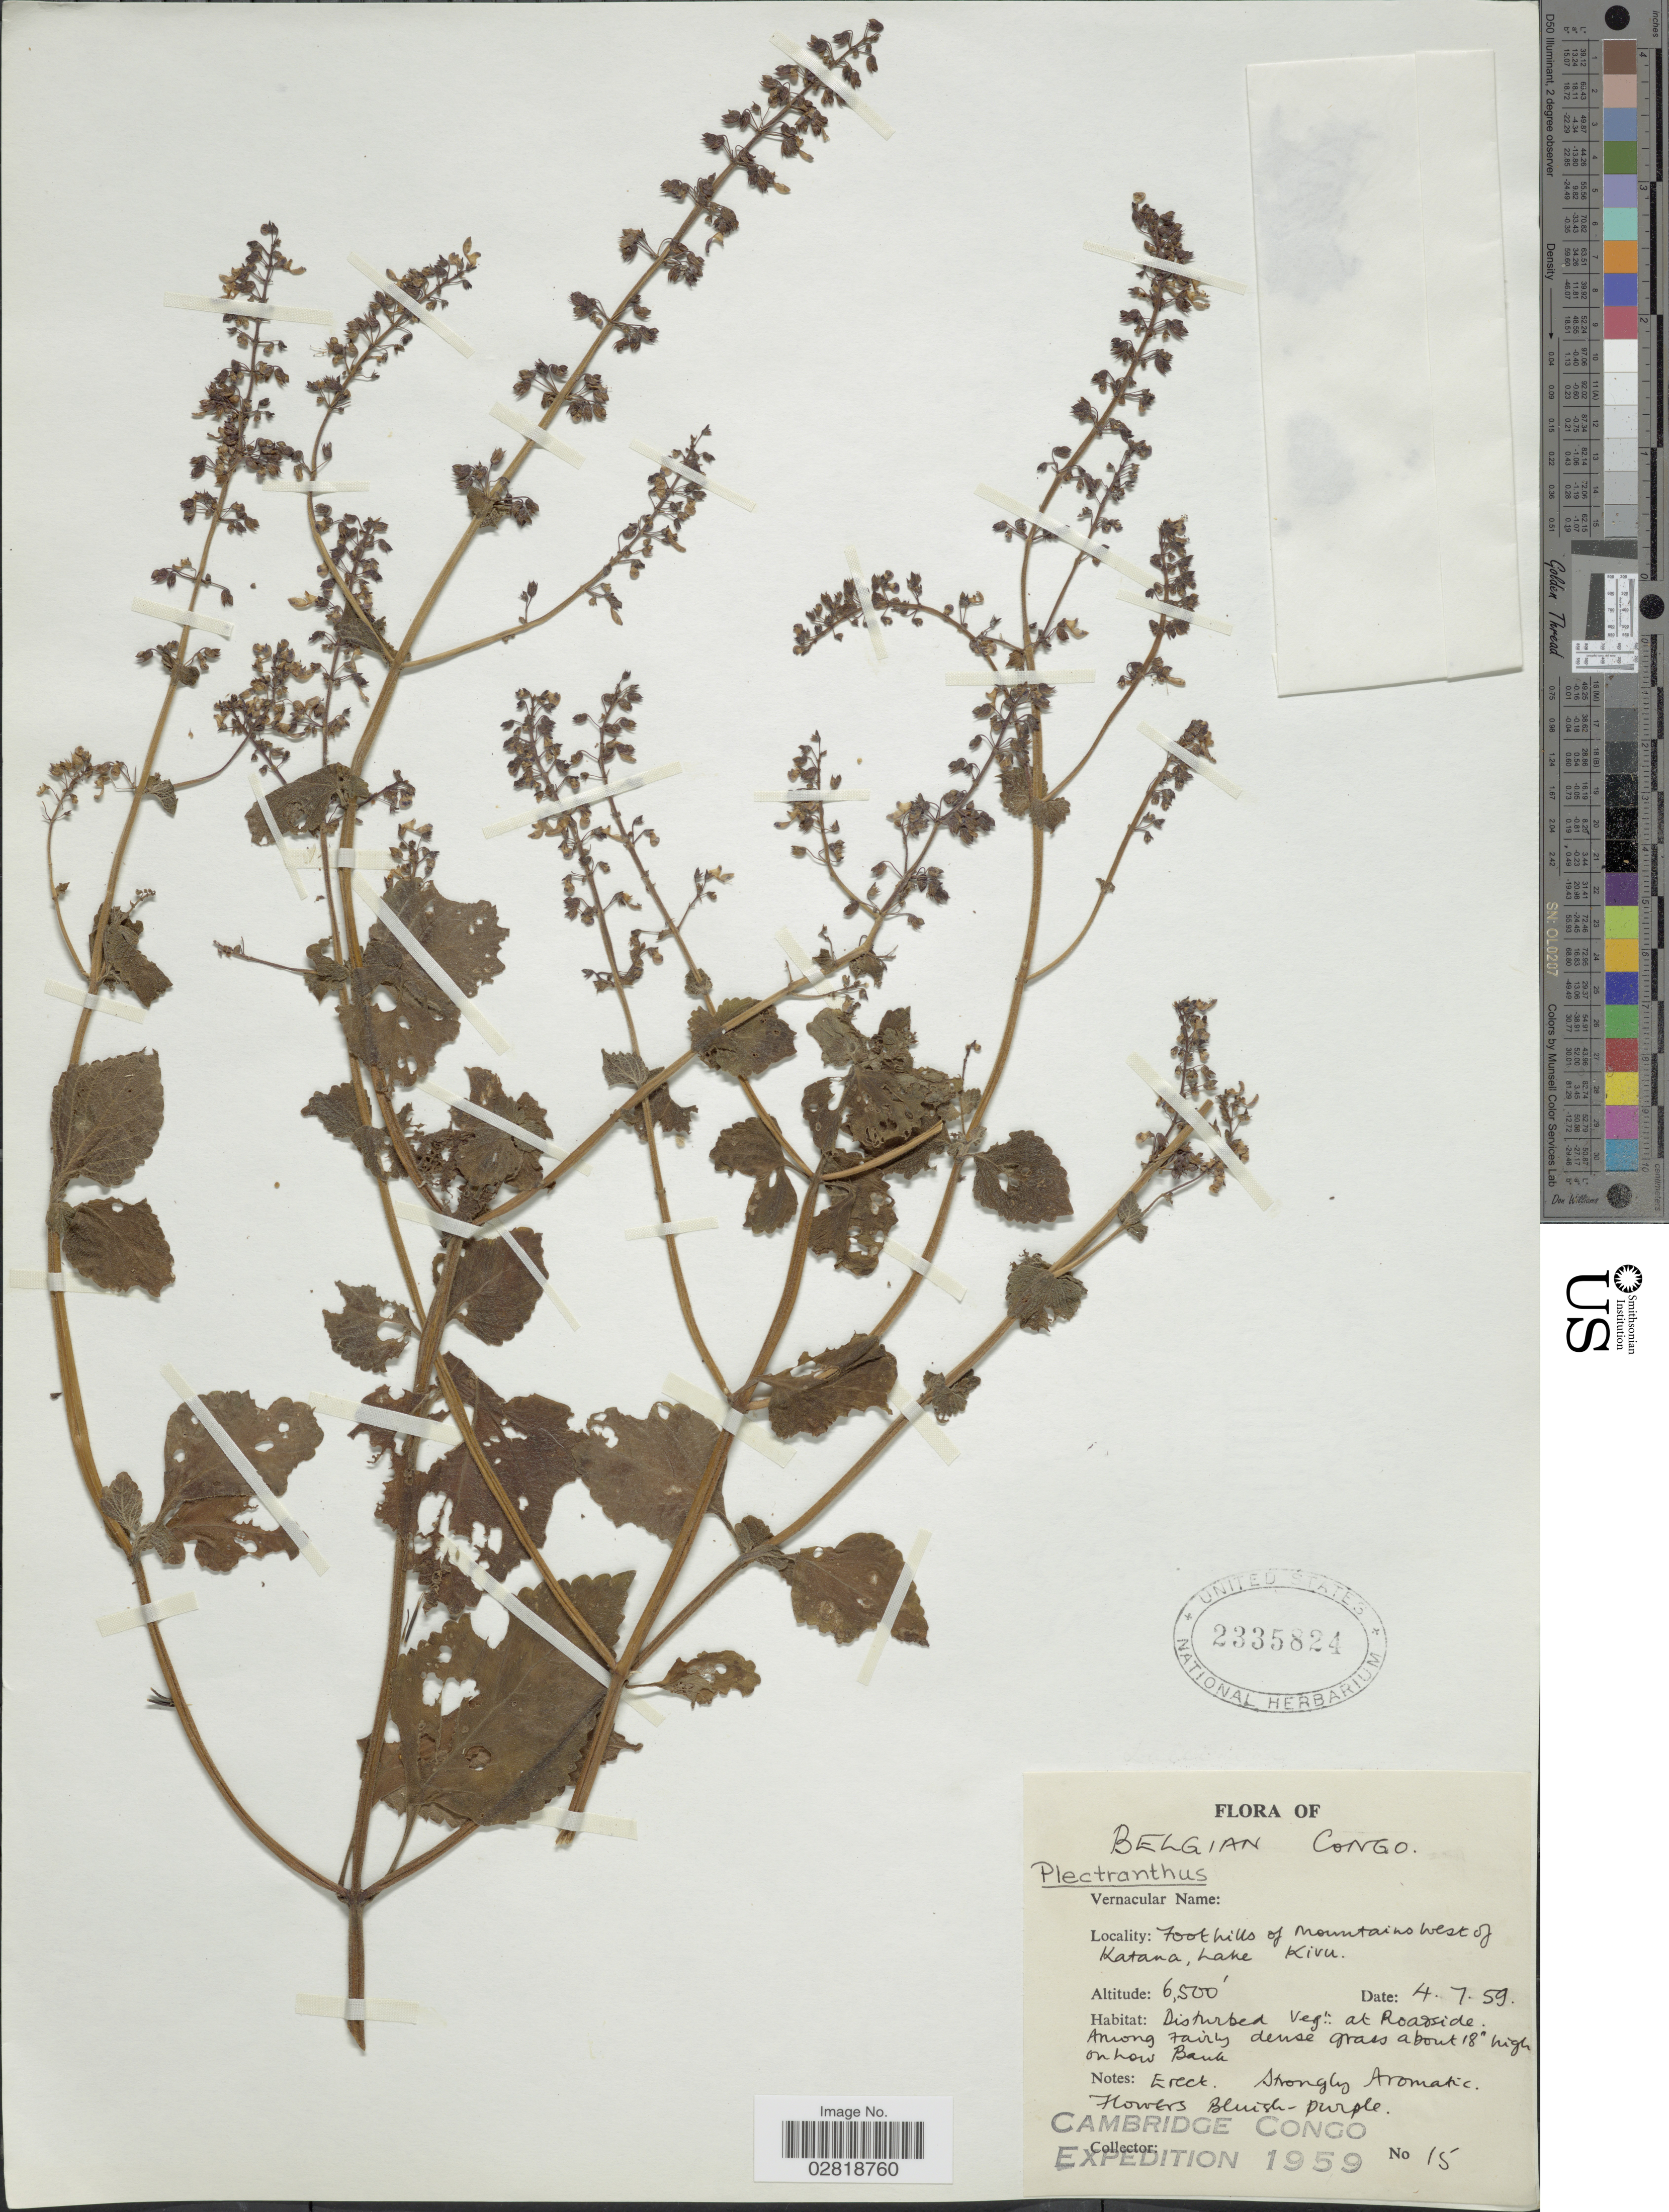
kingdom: Plantae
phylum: Tracheophyta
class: Magnoliopsida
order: Lamiales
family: Lamiaceae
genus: Plectranthus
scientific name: Plectranthus sp.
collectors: Cambridge Congo Expedition 1959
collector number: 15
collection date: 1959-07-04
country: Congo, Democratic Republic of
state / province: Nord-Kivu / Sud-Kivu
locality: Belgian Congo. Foothills of mountains west of Katana, Lake Kivu.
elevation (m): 1981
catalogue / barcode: US 2335824